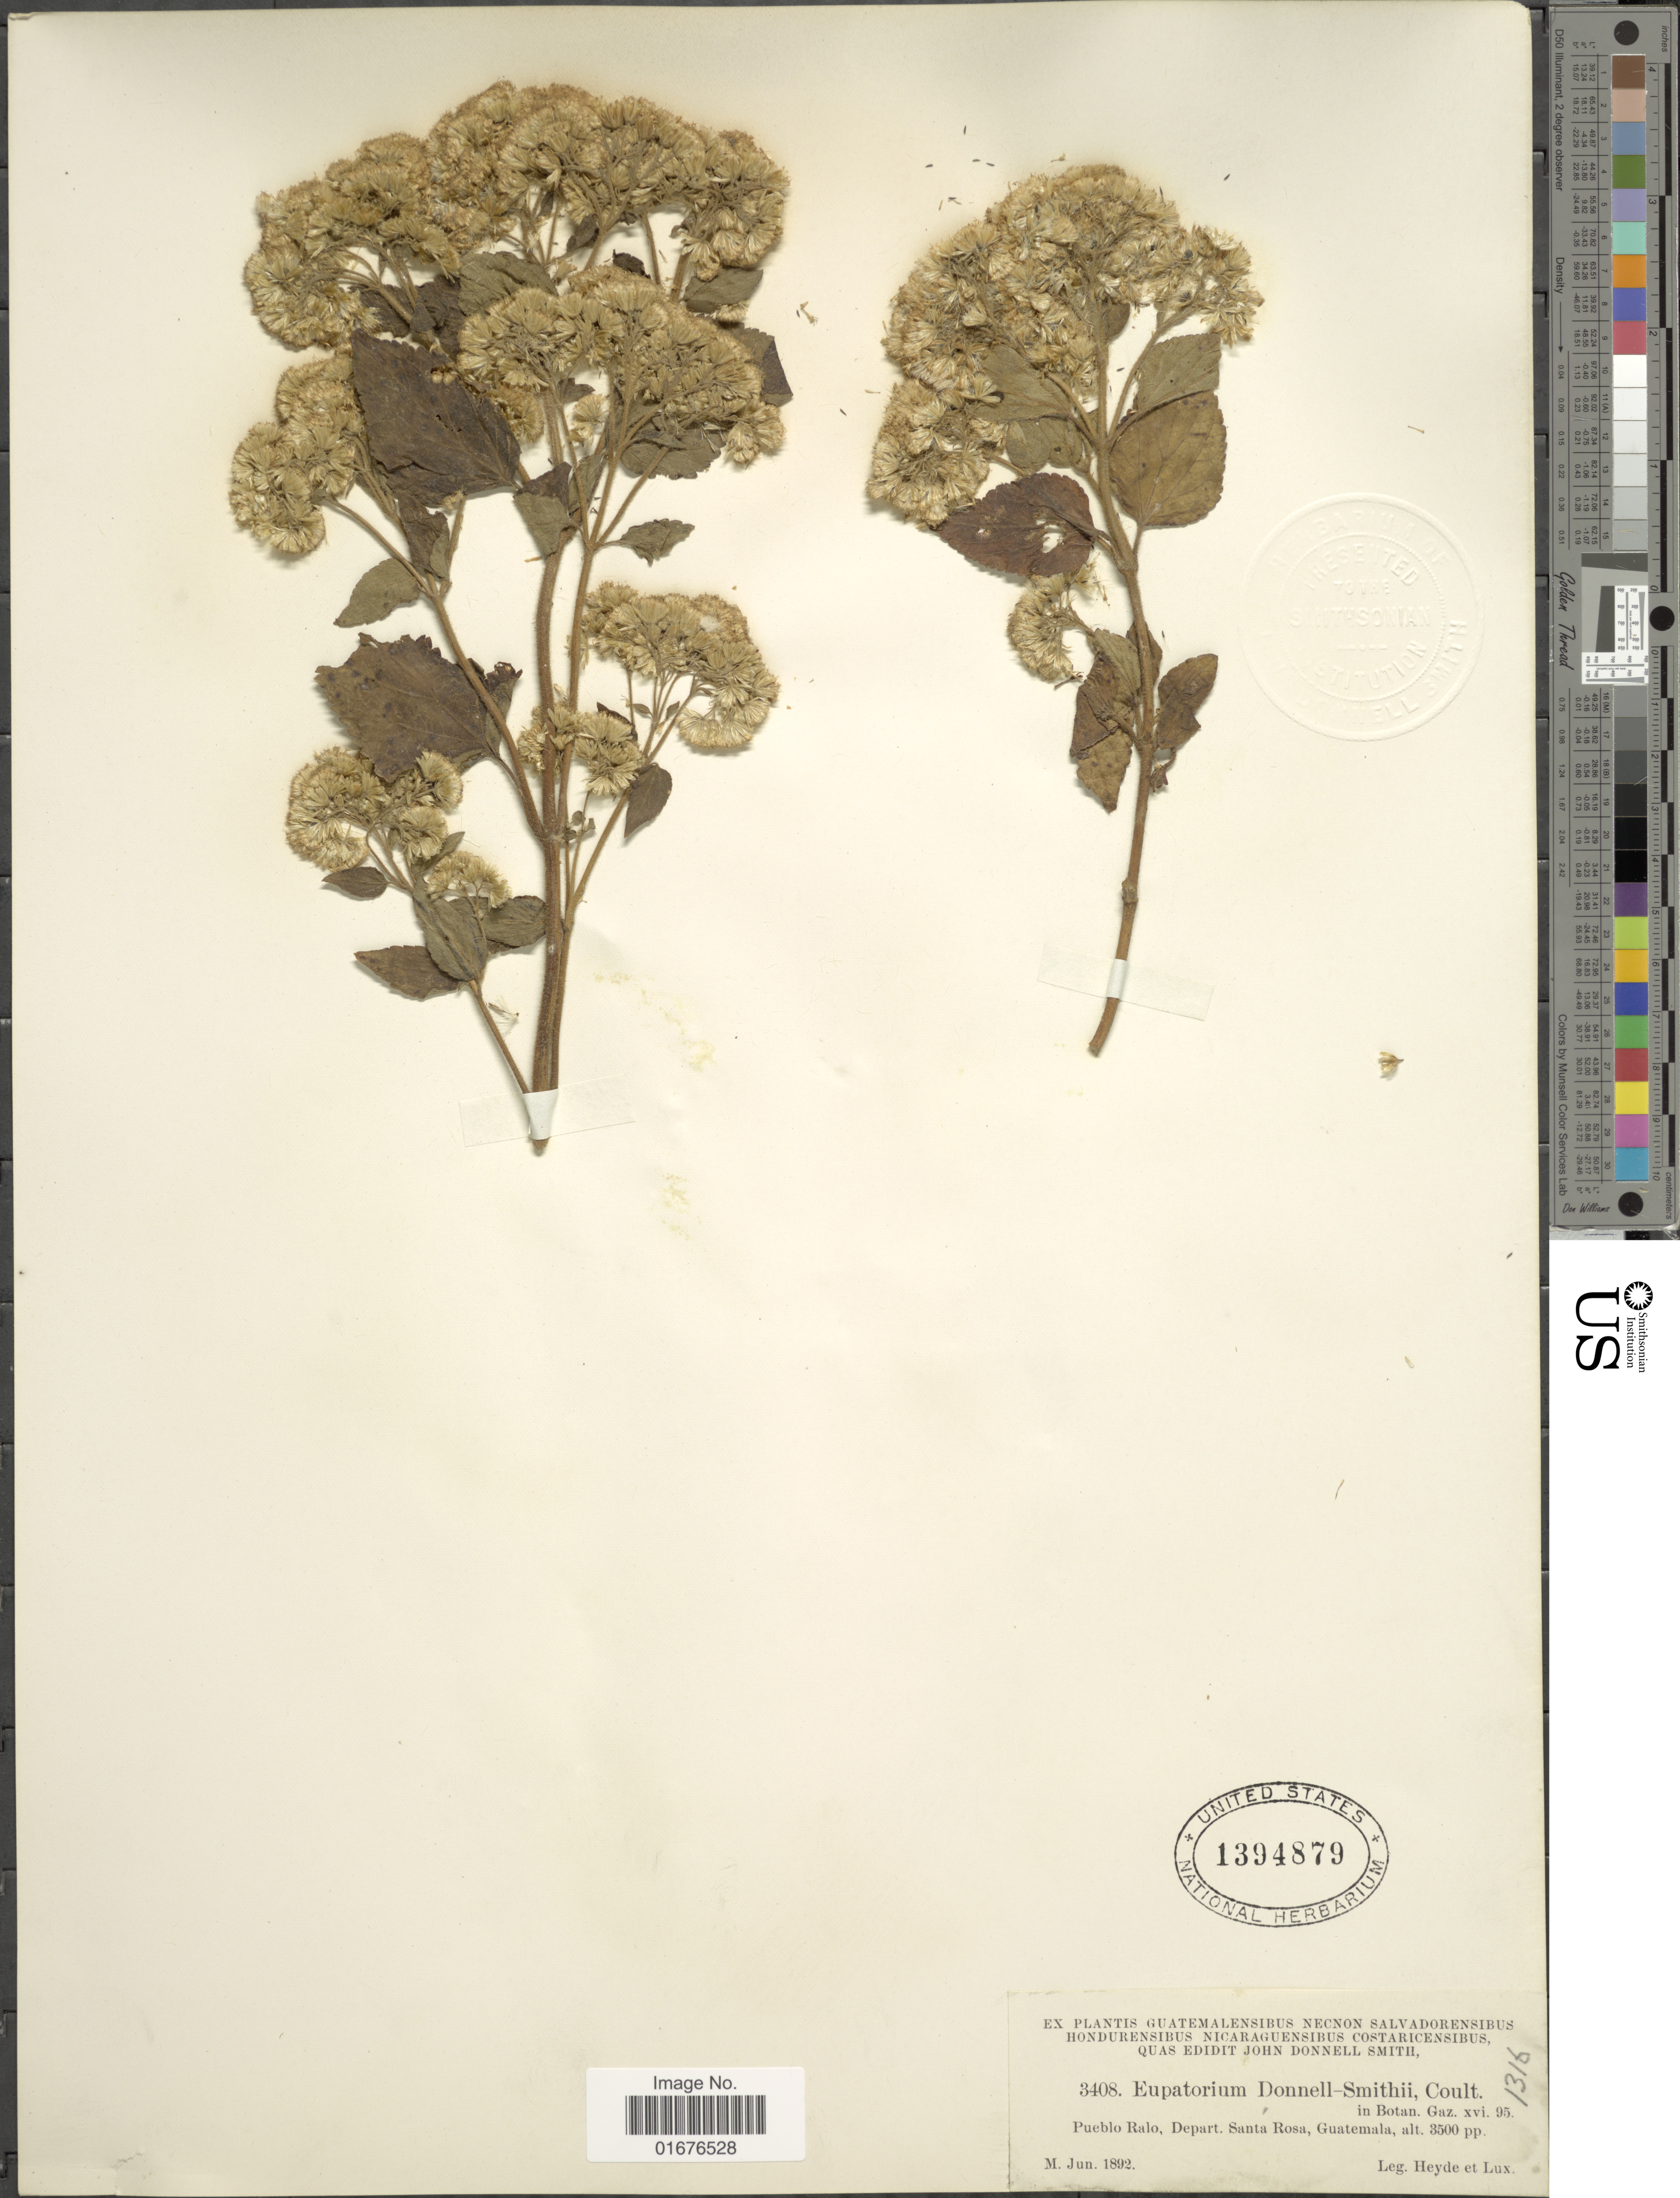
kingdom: Plantae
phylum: Tracheophyta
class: Magnoliopsida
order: Asterales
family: Asteraceae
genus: Ageratina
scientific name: Ageratina pichinchensis var. bustamenta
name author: (DC.) R.M. King & H. Rob.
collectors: Heyde & Lux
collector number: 3408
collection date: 1892-06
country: Guatemala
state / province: Santa Rosa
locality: Pueblo Ralo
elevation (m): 1067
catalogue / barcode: US 1394879